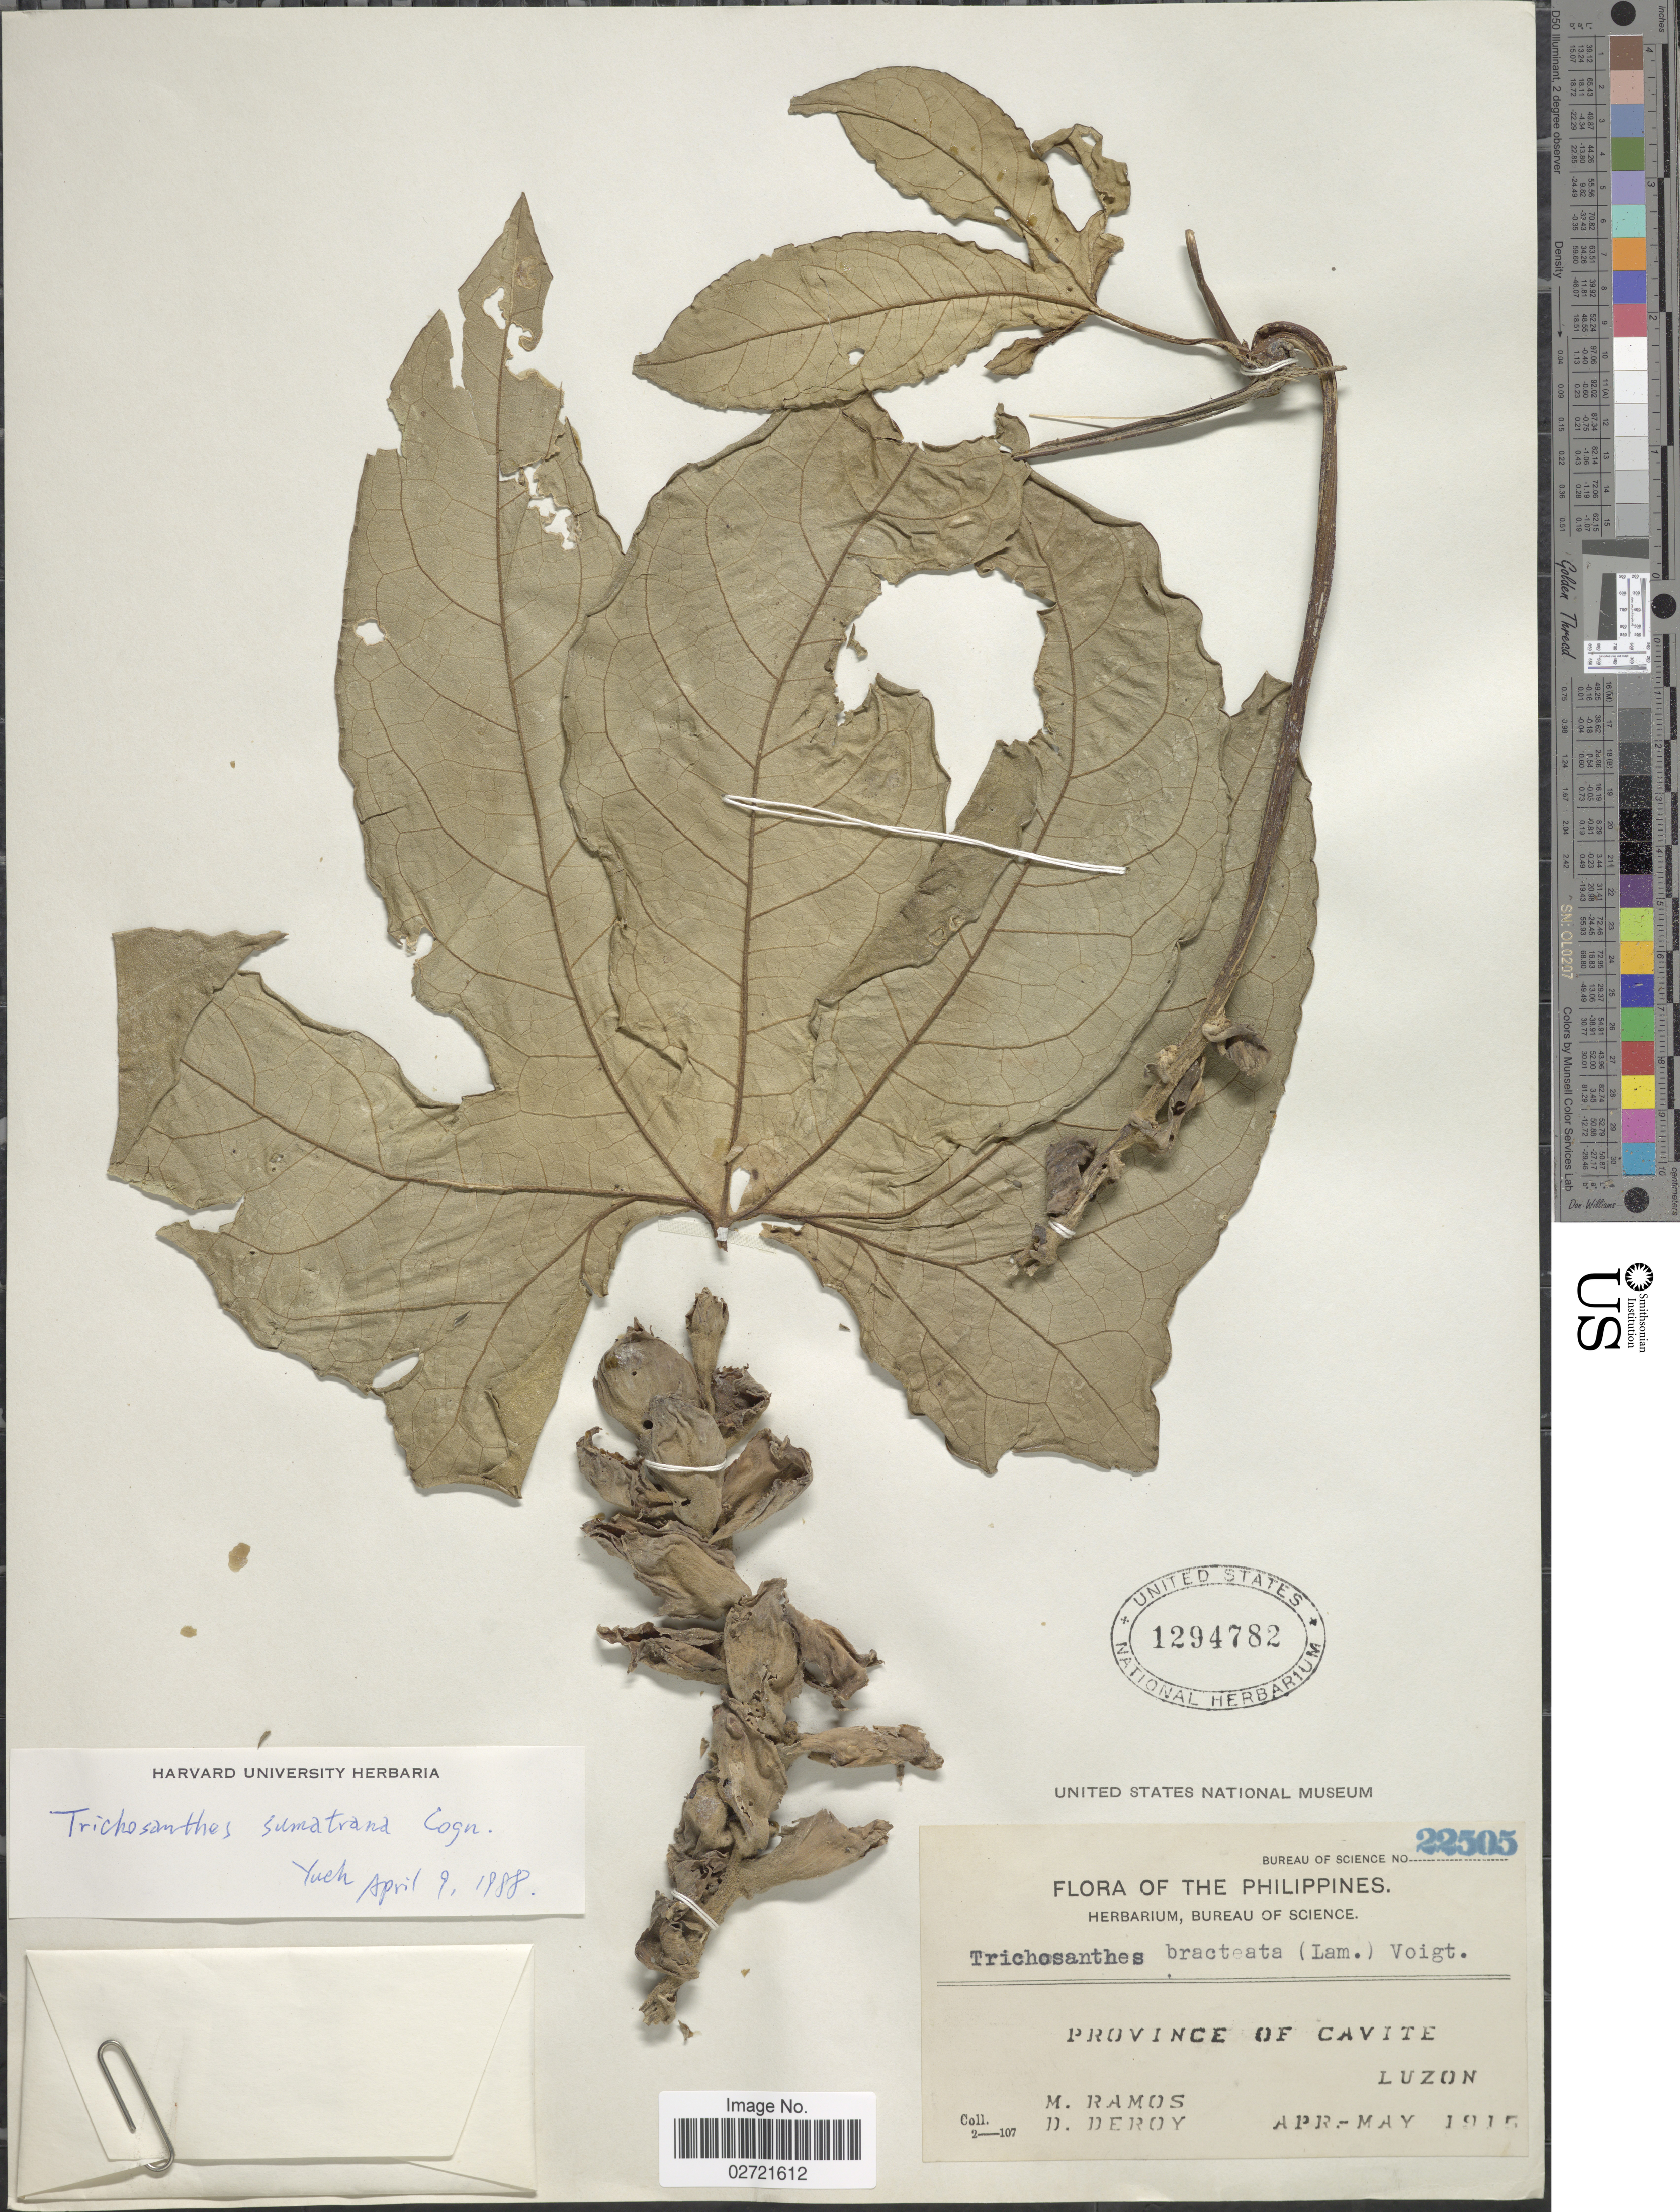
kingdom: Plantae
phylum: Tracheophyta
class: Magnoliopsida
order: Cucurbitales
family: Cucurbitaceae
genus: Trichosanthes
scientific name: Trichosanthes sumatrana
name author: Cogn.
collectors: M. Ramos & D. Deroy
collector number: Bureau of Science 22505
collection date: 1915-04/1915-05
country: Philippines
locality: Province of Cavite, Luzon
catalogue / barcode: US 1294782